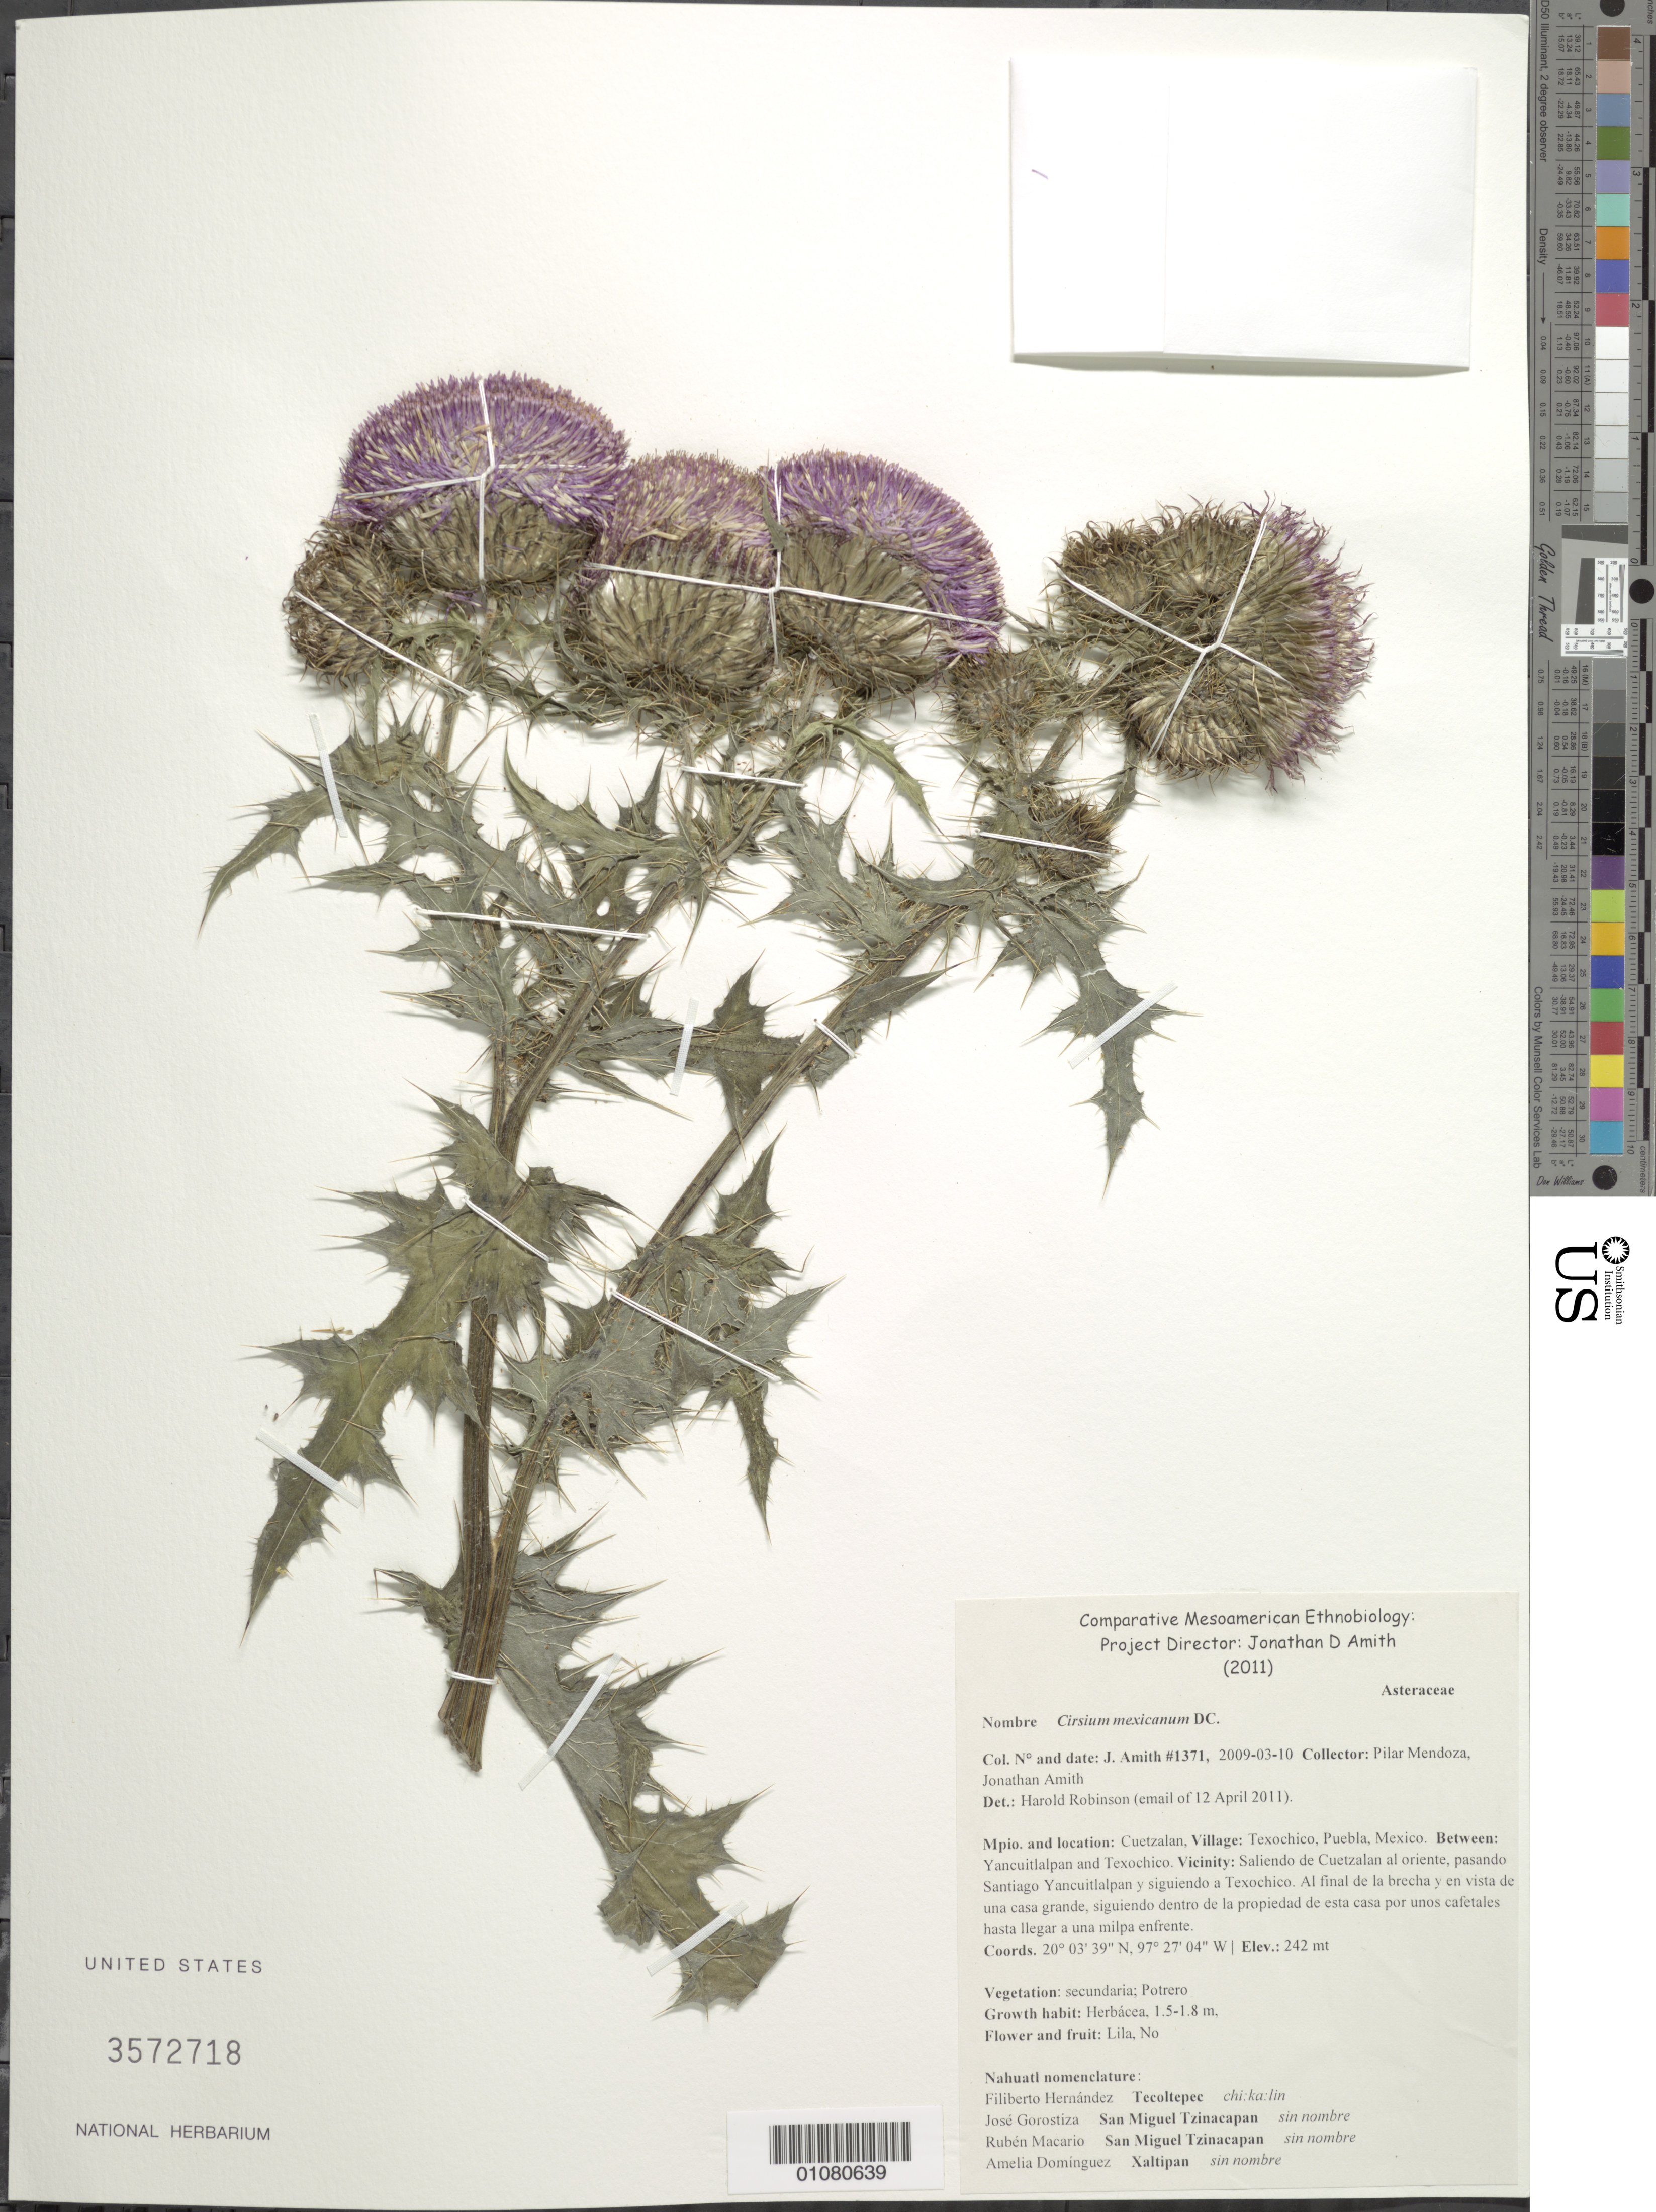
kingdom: Plantae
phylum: Tracheophyta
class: Magnoliopsida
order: Asterales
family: Asteraceae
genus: Cirsium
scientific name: Cirsium mexicanum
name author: DC.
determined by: Robinson, Harold E., (US)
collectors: J. D. Amith & P. Mendoza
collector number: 1371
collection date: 2009-03-10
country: Mexico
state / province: Puebla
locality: Texochico, Cuetzalan, between Yancuitlalpan and Texochico; vic Saliendo de Cuetzalan al oriente, pasando Santiago Yancuitlalpan y siguiendo a Texochico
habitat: Vegetation secundaria, potrero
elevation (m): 242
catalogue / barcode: US 3572718